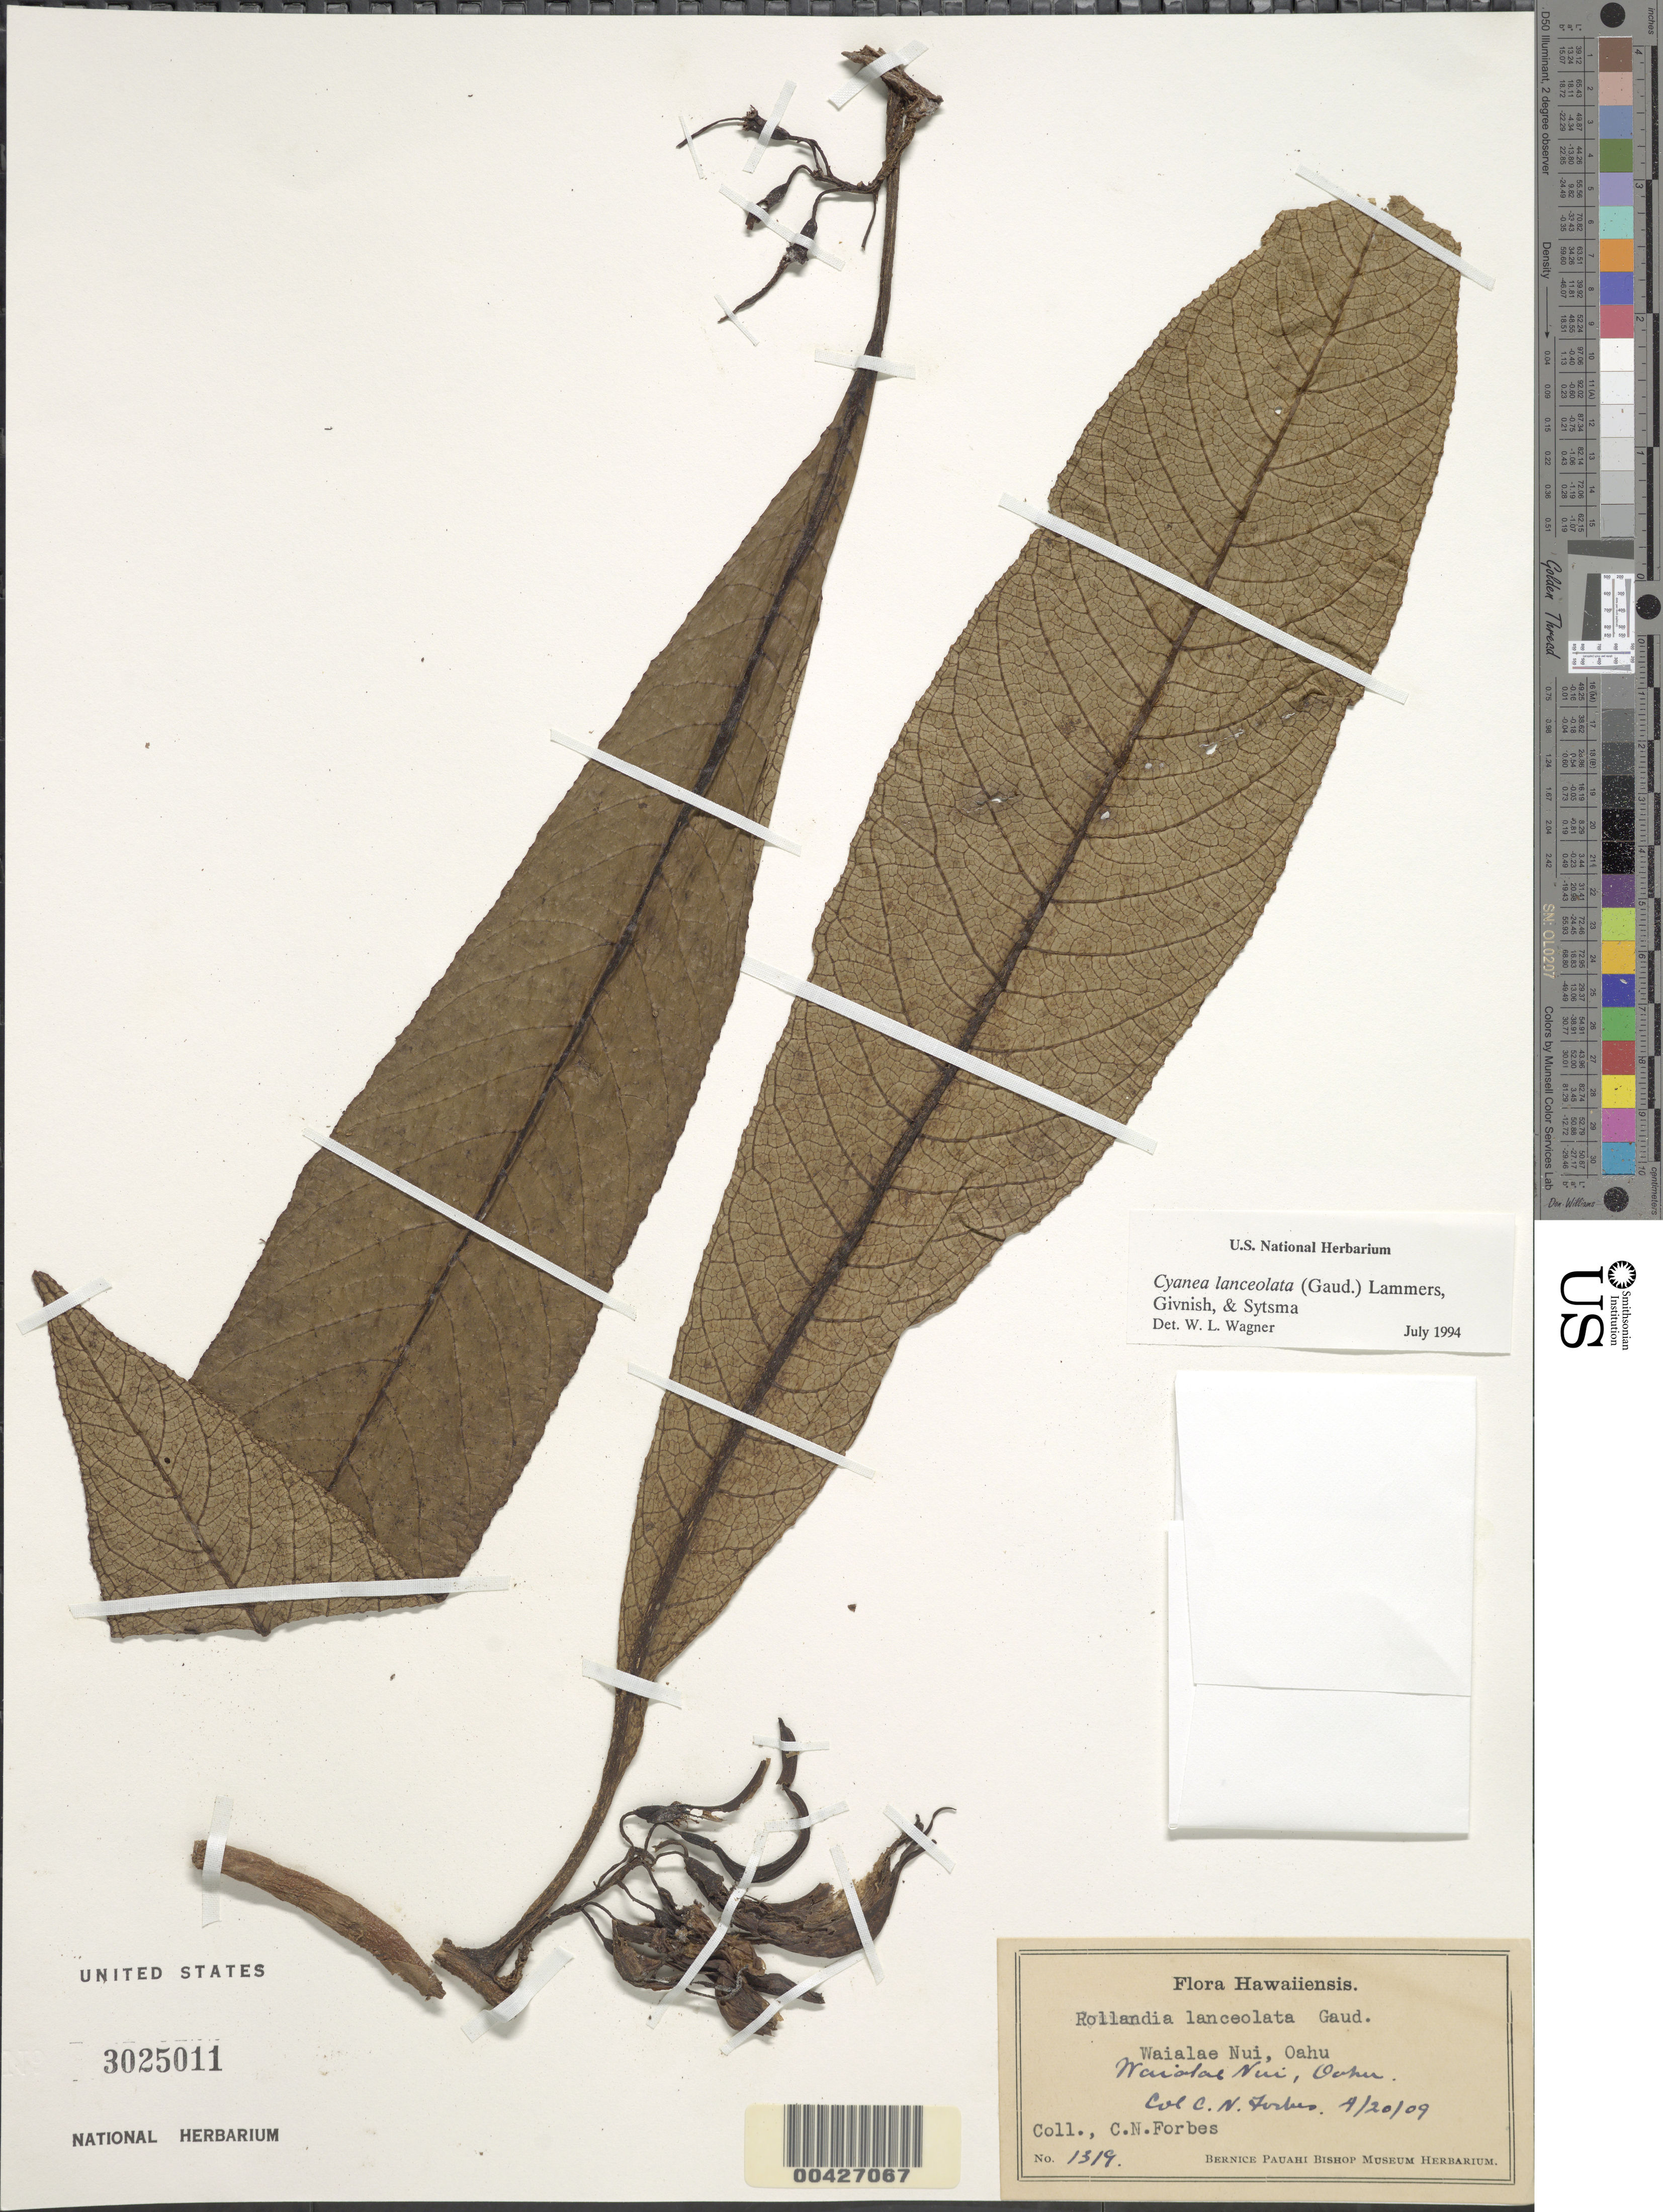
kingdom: Plantae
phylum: Tracheophyta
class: Magnoliopsida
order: Asterales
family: Campanulaceae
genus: Cyanea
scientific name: Cyanea lanceolata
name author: (Gaudich.) Lammers et al.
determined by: Wagner, W. L., (BOT), Smithsonian Institution - National Museum of Natural History (UNITED STATES)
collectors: C. N. Forbes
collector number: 1319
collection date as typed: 20 Apr 1909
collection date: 1909-04-20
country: United States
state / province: Hawaii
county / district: Honolulu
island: Oahu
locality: Waialae Nui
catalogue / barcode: US 3025011